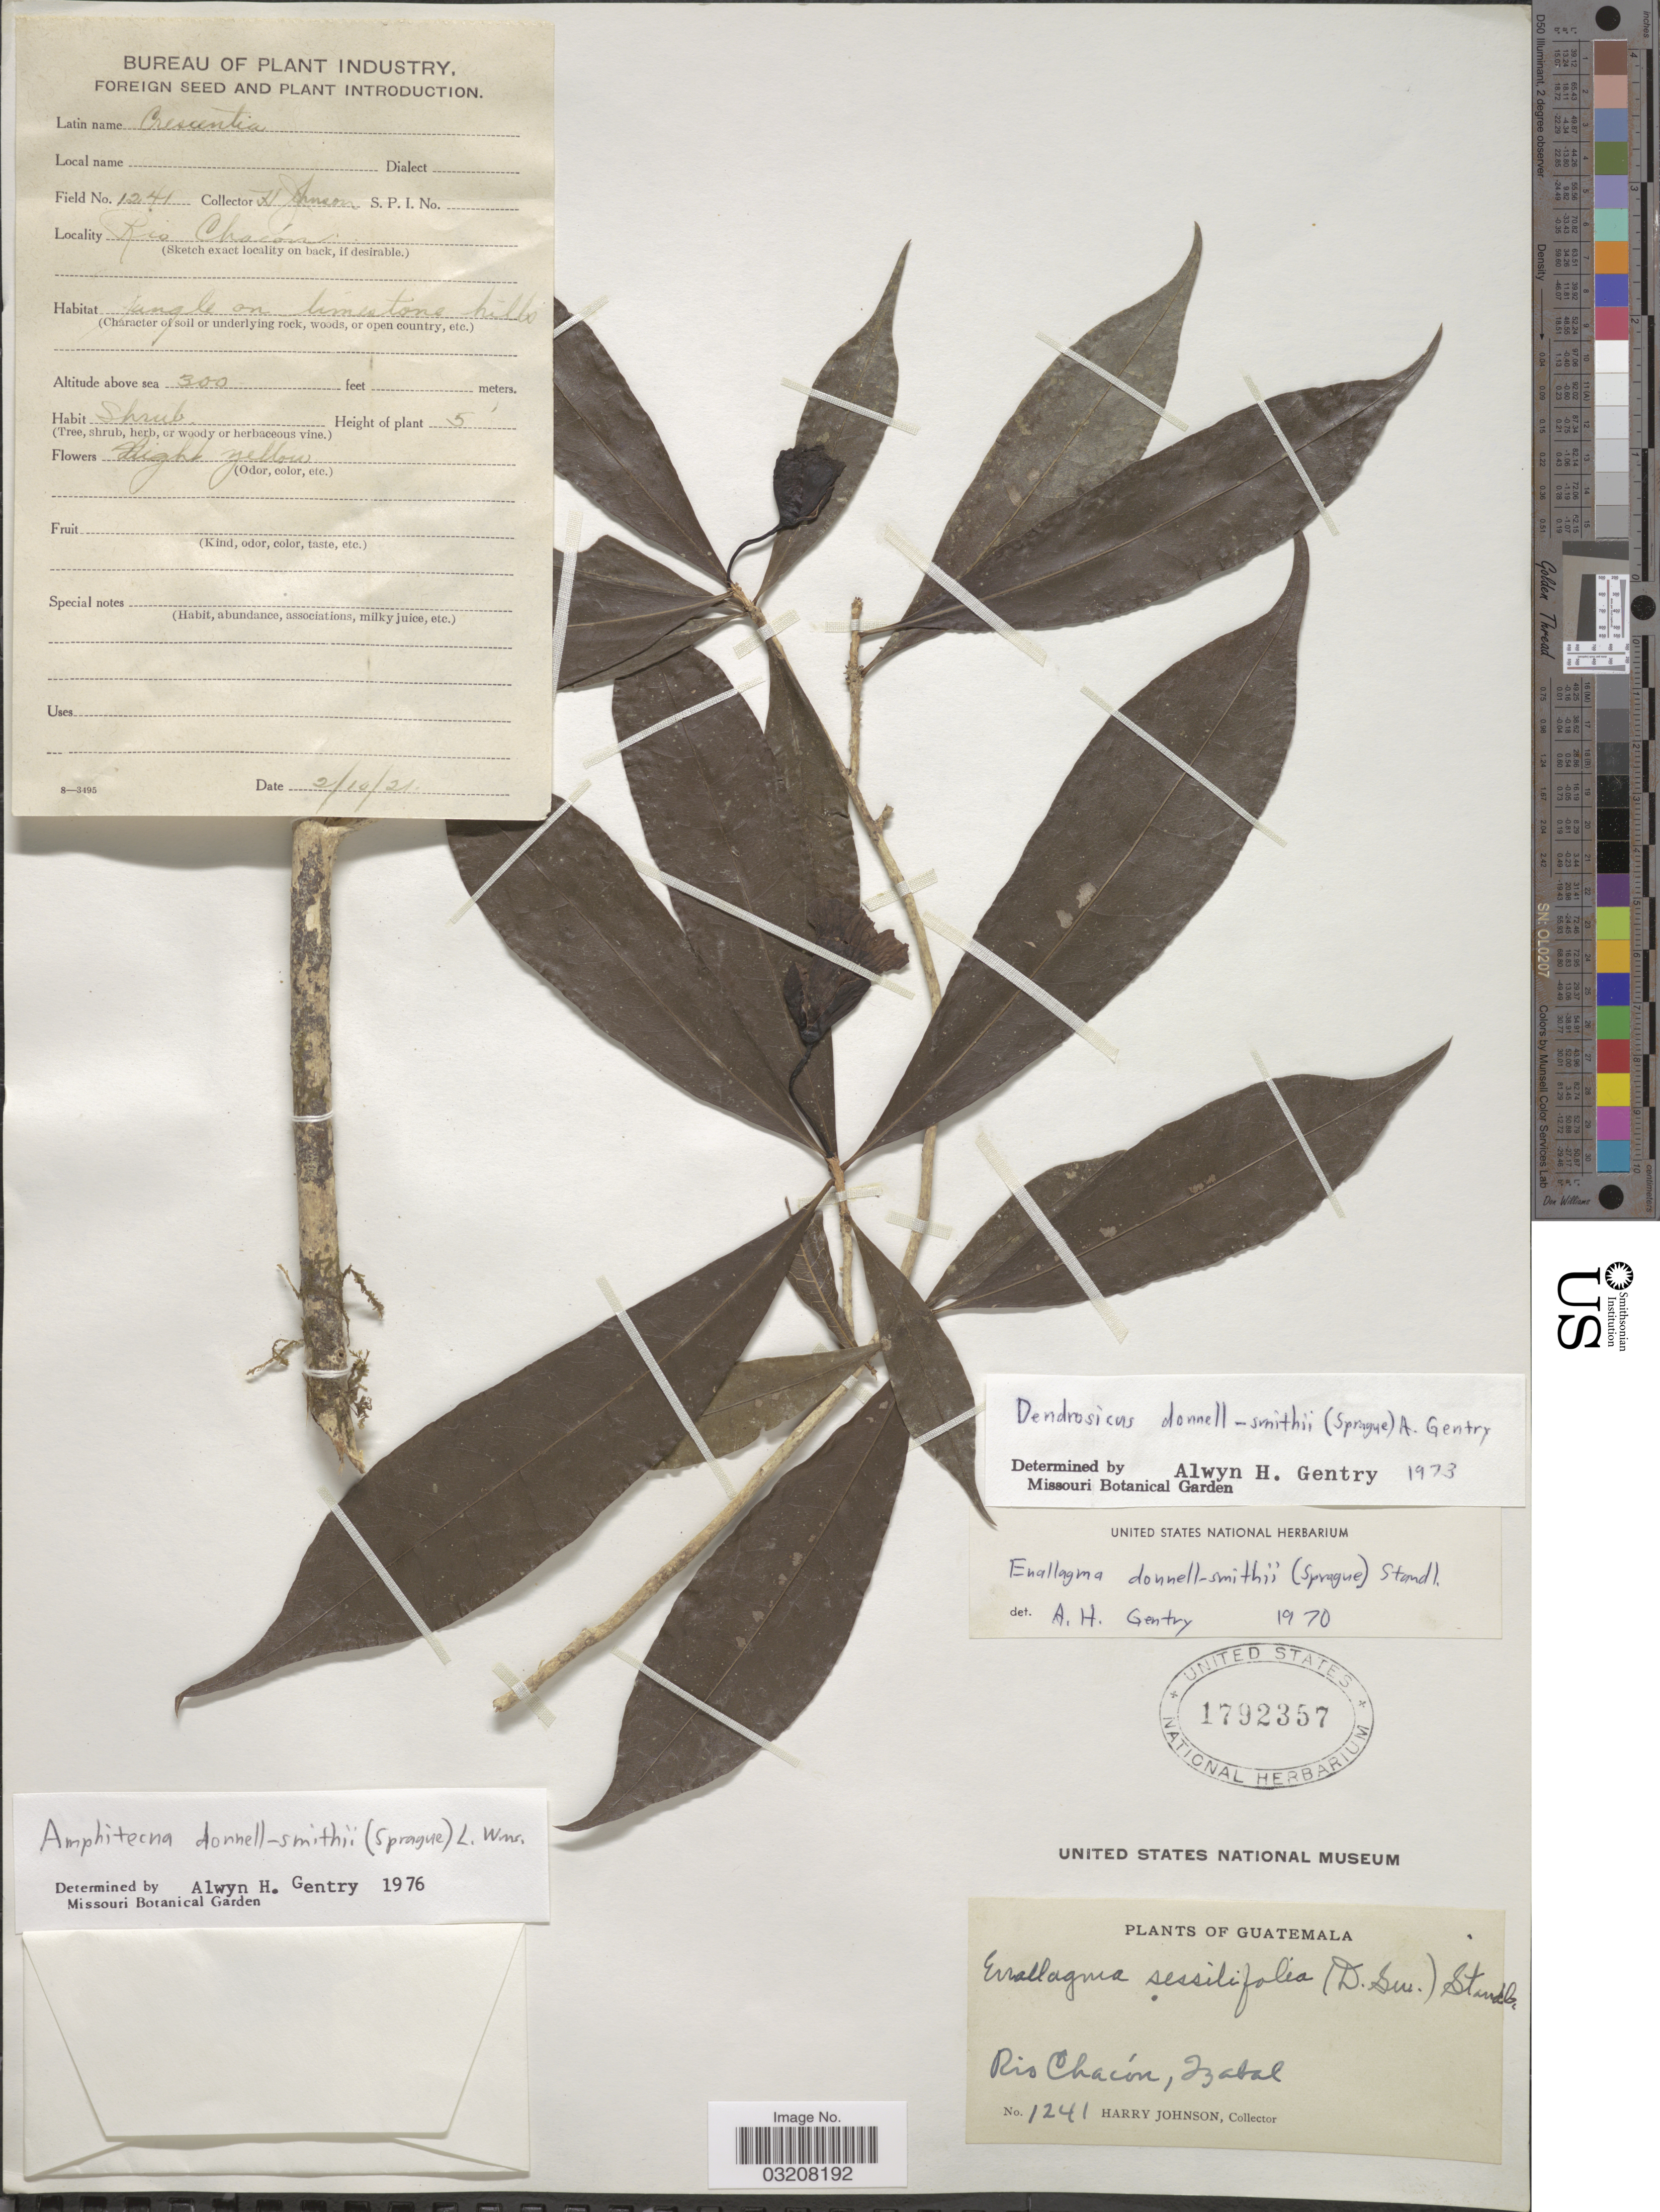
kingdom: Plantae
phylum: Tracheophyta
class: Magnoliopsida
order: Lamiales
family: Bignoniaceae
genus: Amphitecna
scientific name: Amphitecna donnell-smithii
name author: (Sprague) L.O. Williams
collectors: H. Johnson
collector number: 1241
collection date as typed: Transcribed d/m/y: 2/10/21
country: Guatemala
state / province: Izabal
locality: Rio Chacón.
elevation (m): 91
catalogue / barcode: US 1792357